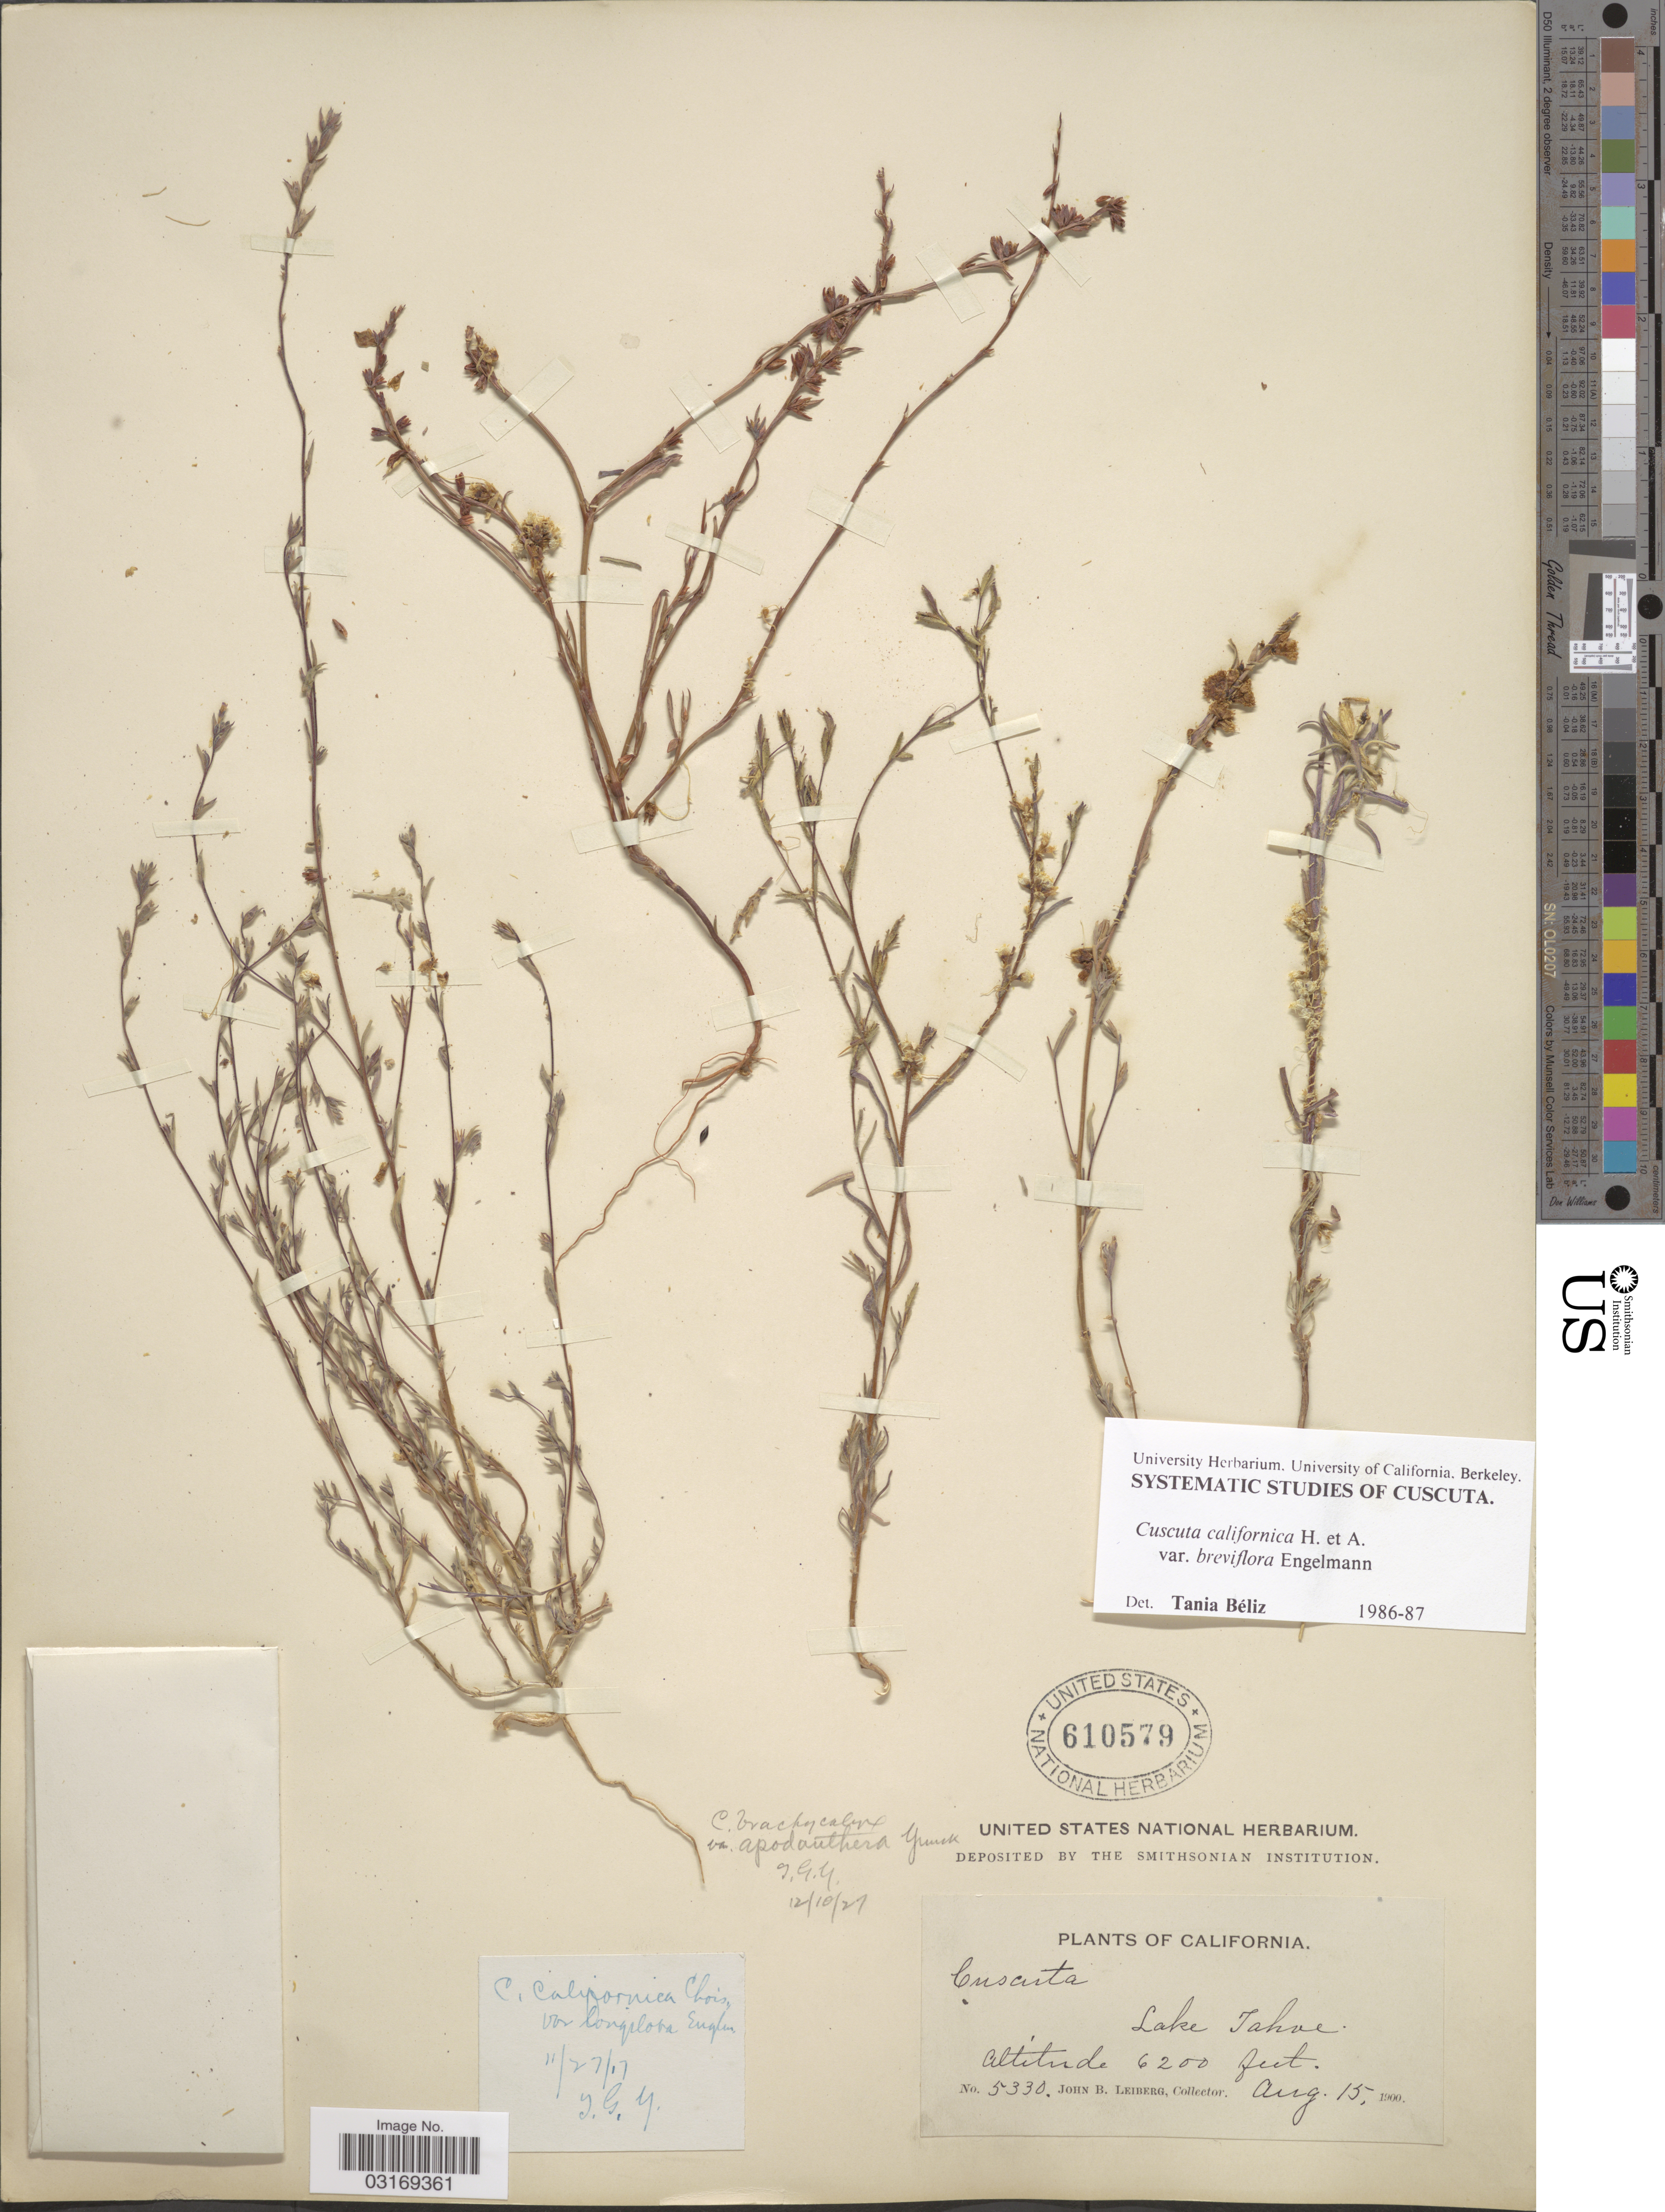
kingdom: Plantae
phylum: Tracheophyta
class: Magnoliopsida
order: Solanales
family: Convolvulaceae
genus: Cuscuta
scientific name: Cuscuta californica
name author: Hook. & Arn.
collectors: J. B. Leiberg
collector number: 5330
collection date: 1900-08-15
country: United States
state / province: California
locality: Lake Tahoe.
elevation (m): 1890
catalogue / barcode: US 610579